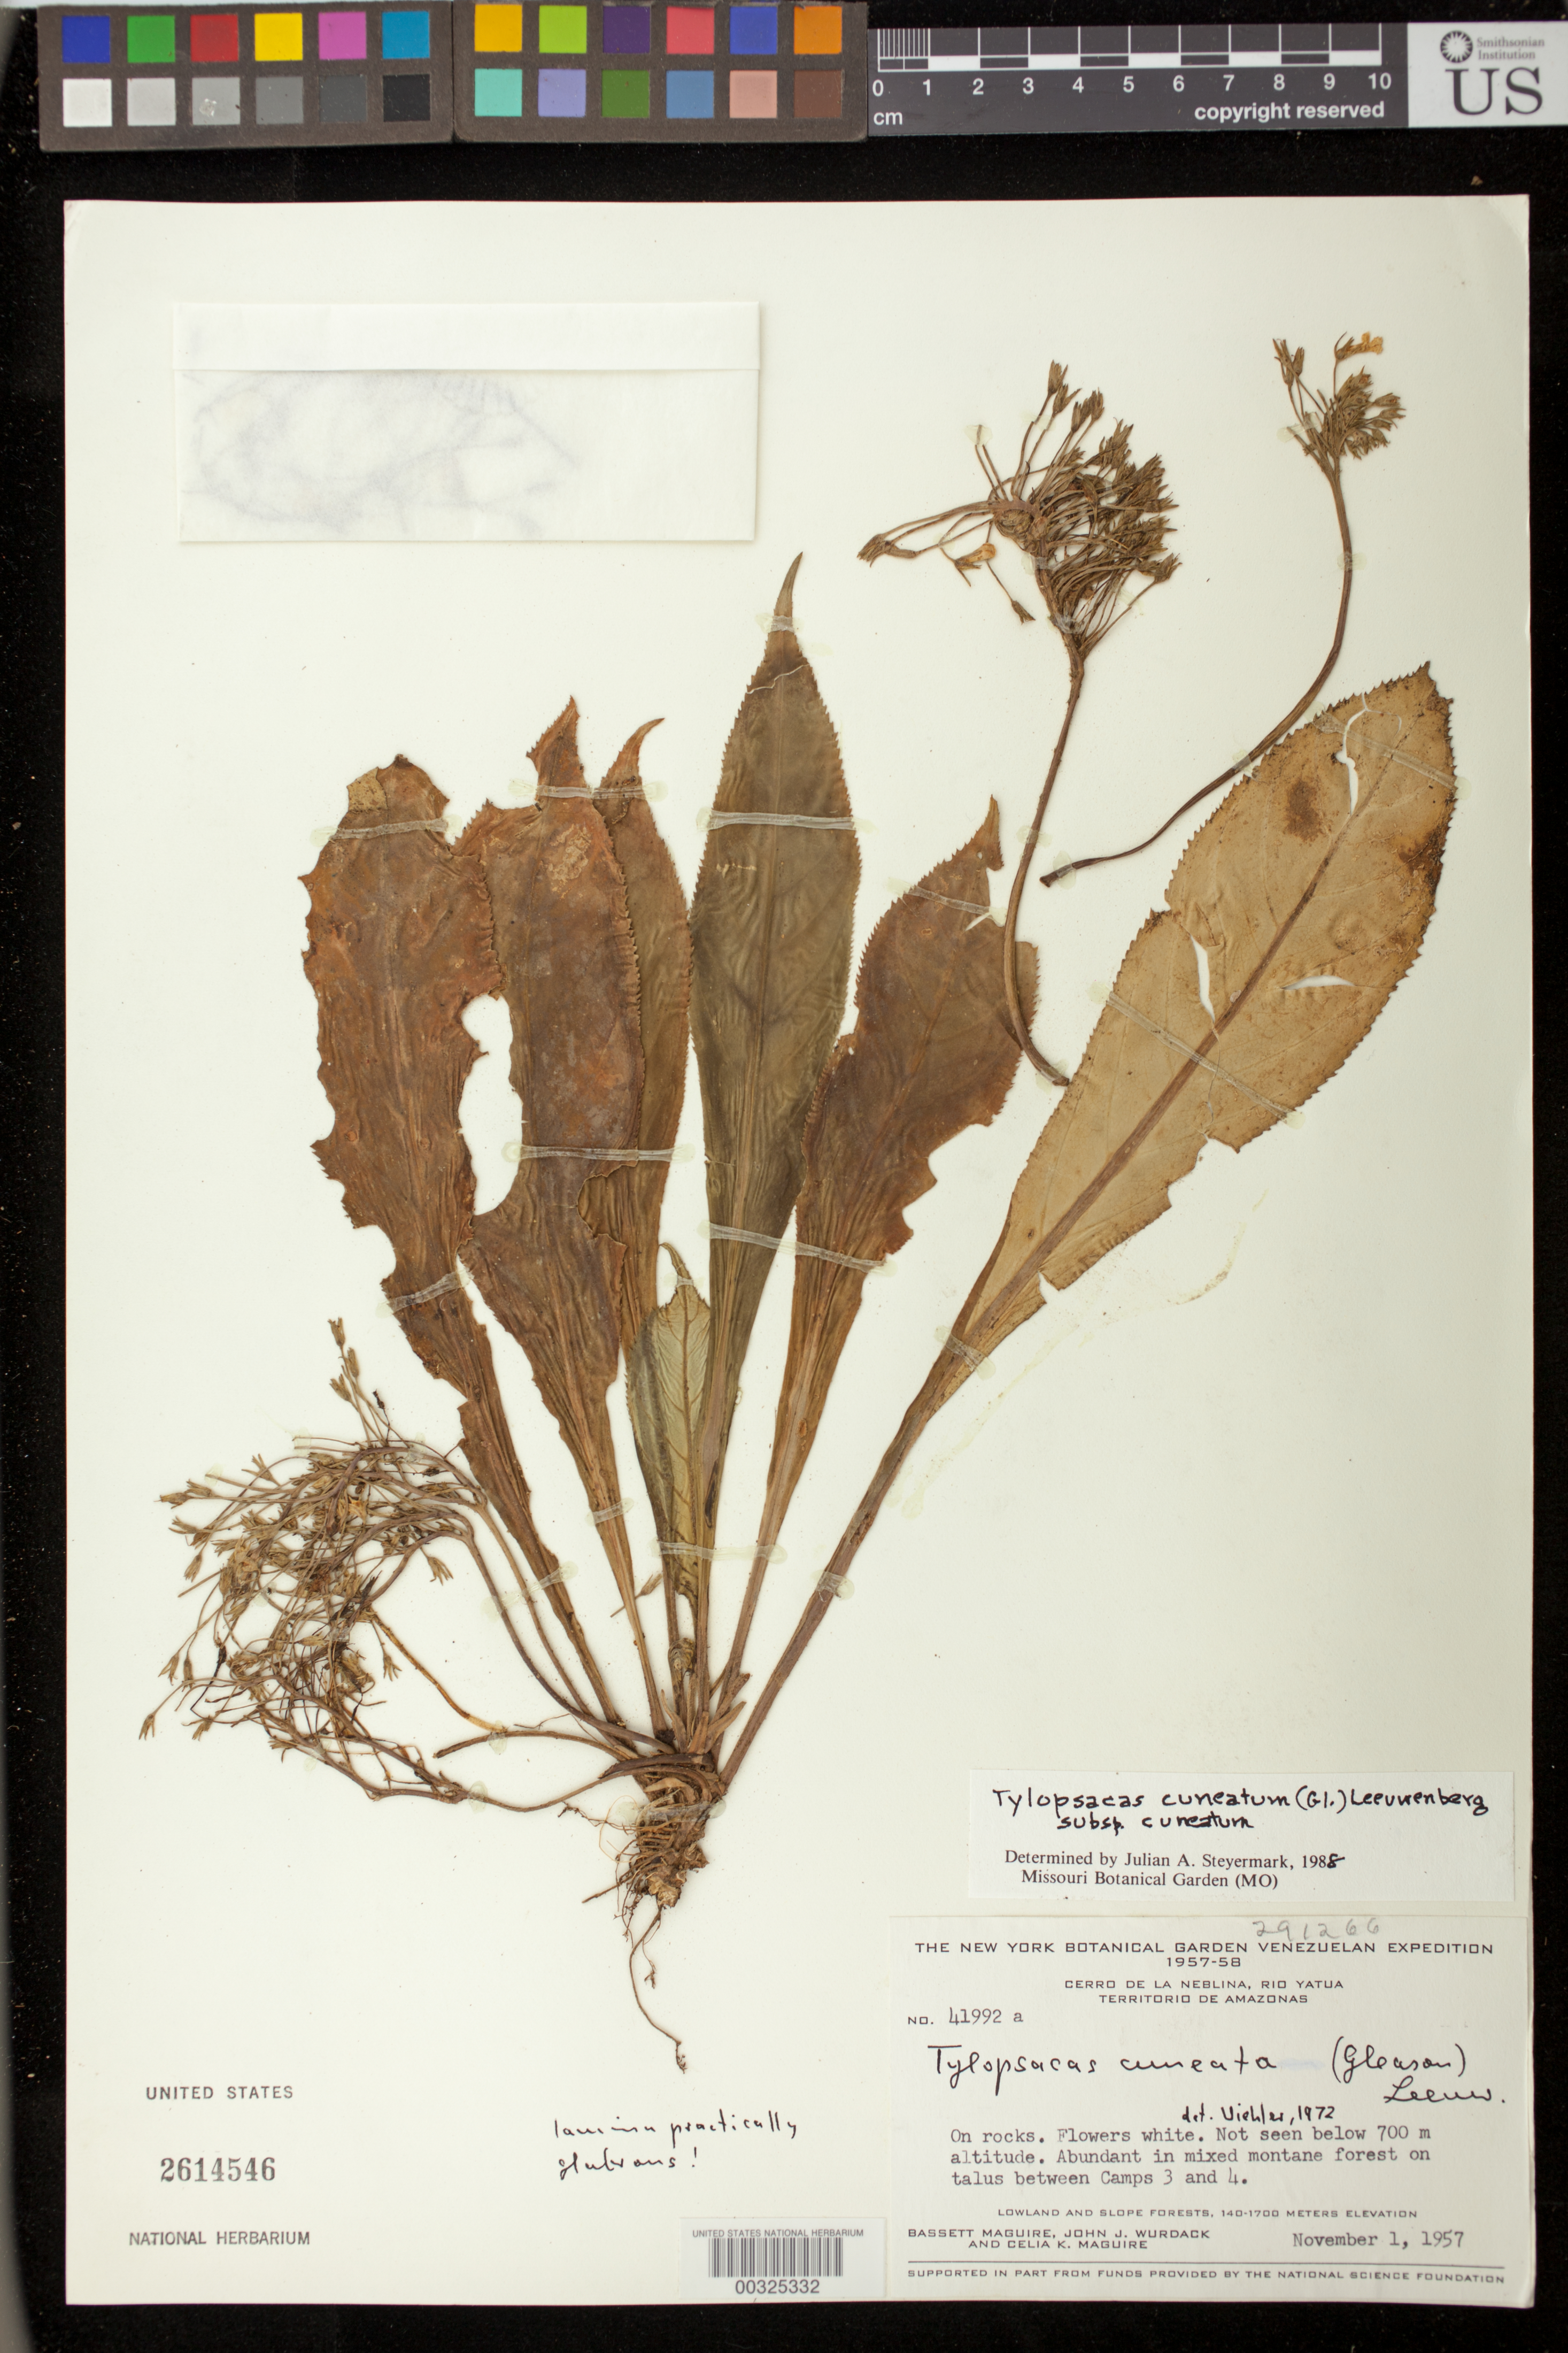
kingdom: Plantae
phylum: Tracheophyta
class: Magnoliopsida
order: Lamiales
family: Gesneriaceae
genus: Tylopsacas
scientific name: Tylopsacas cuneata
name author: (Gleason) Leeuwenb.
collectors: B. Maguire, J. J. Wurdack & C. K. Maguire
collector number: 41992 A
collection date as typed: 01 Nov 1957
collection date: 1957-11-01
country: Venezuela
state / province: Amazonas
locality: Cerro de la Neblina, Rio Yatua, between camps 3 and 4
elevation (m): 140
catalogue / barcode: US 2614546